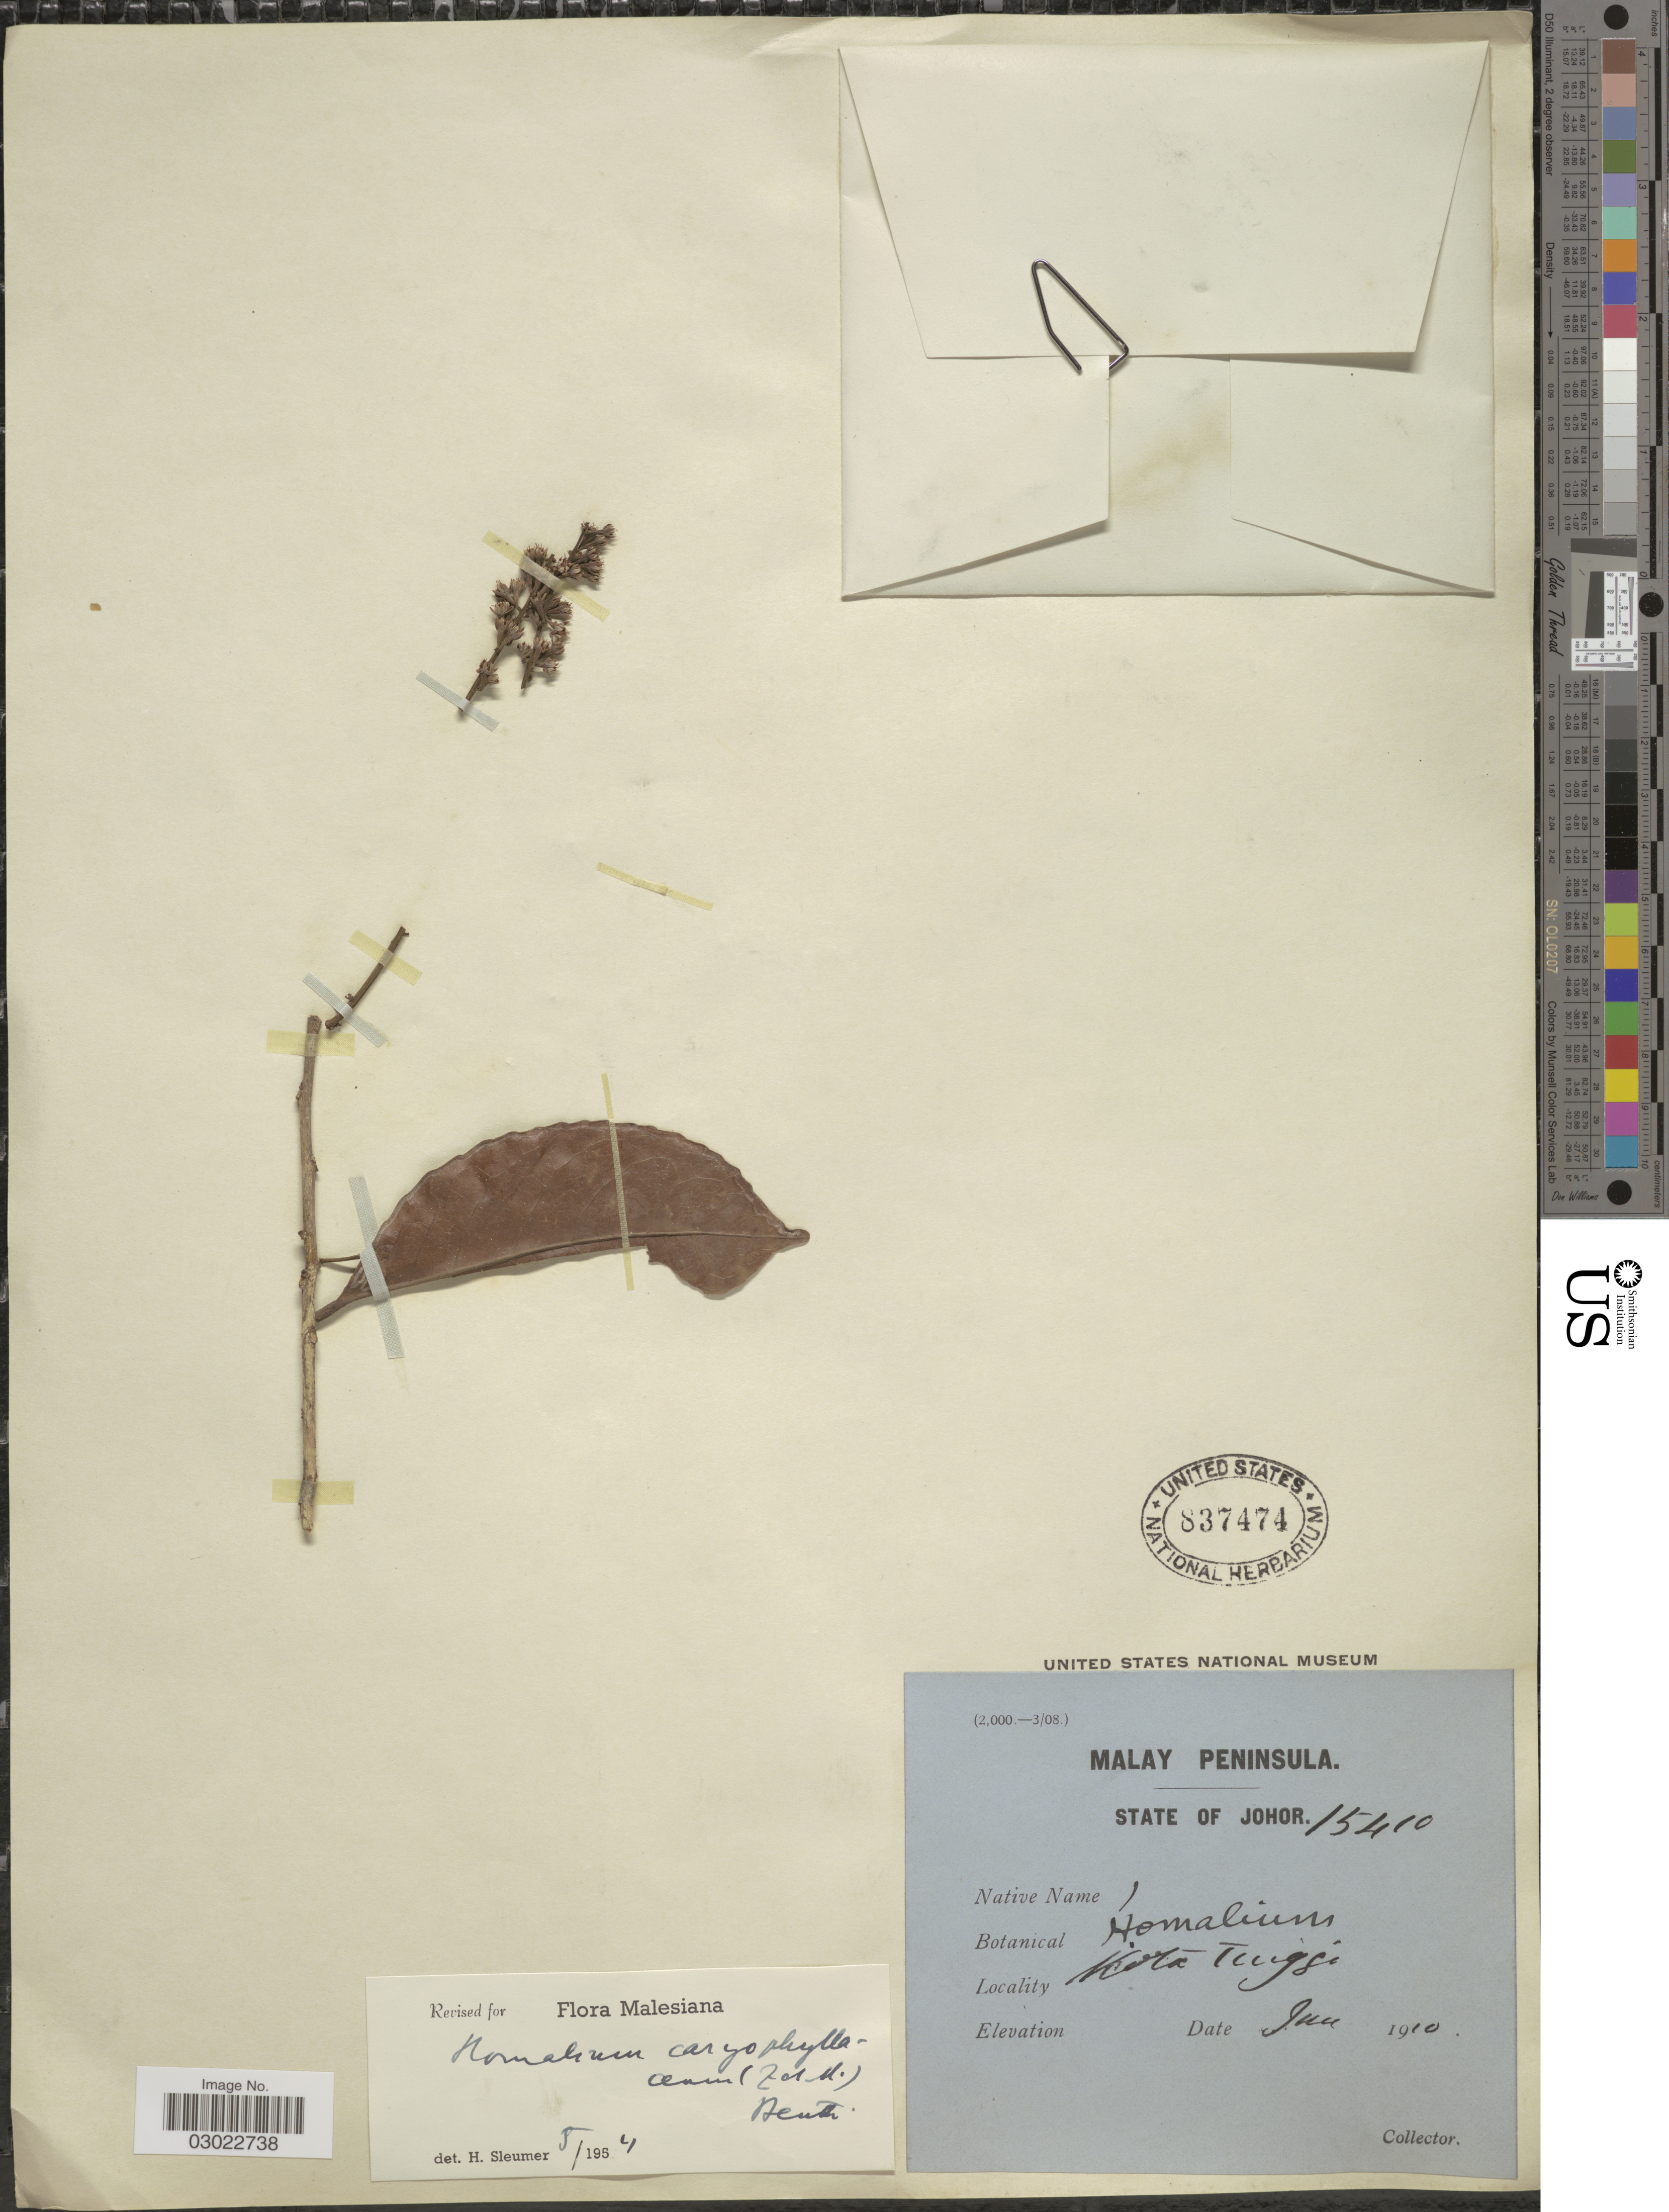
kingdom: Plantae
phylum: Tracheophyta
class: Magnoliopsida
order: Malpighiales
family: Salicaceae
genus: Homalium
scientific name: Homalium caryophyllaceum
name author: Benth.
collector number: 15410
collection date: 1910-06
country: Malaysia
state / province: Johor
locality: Malay Peninsula. Kota [interpreted] Tuigsi [interpreted].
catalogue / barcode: US 837474